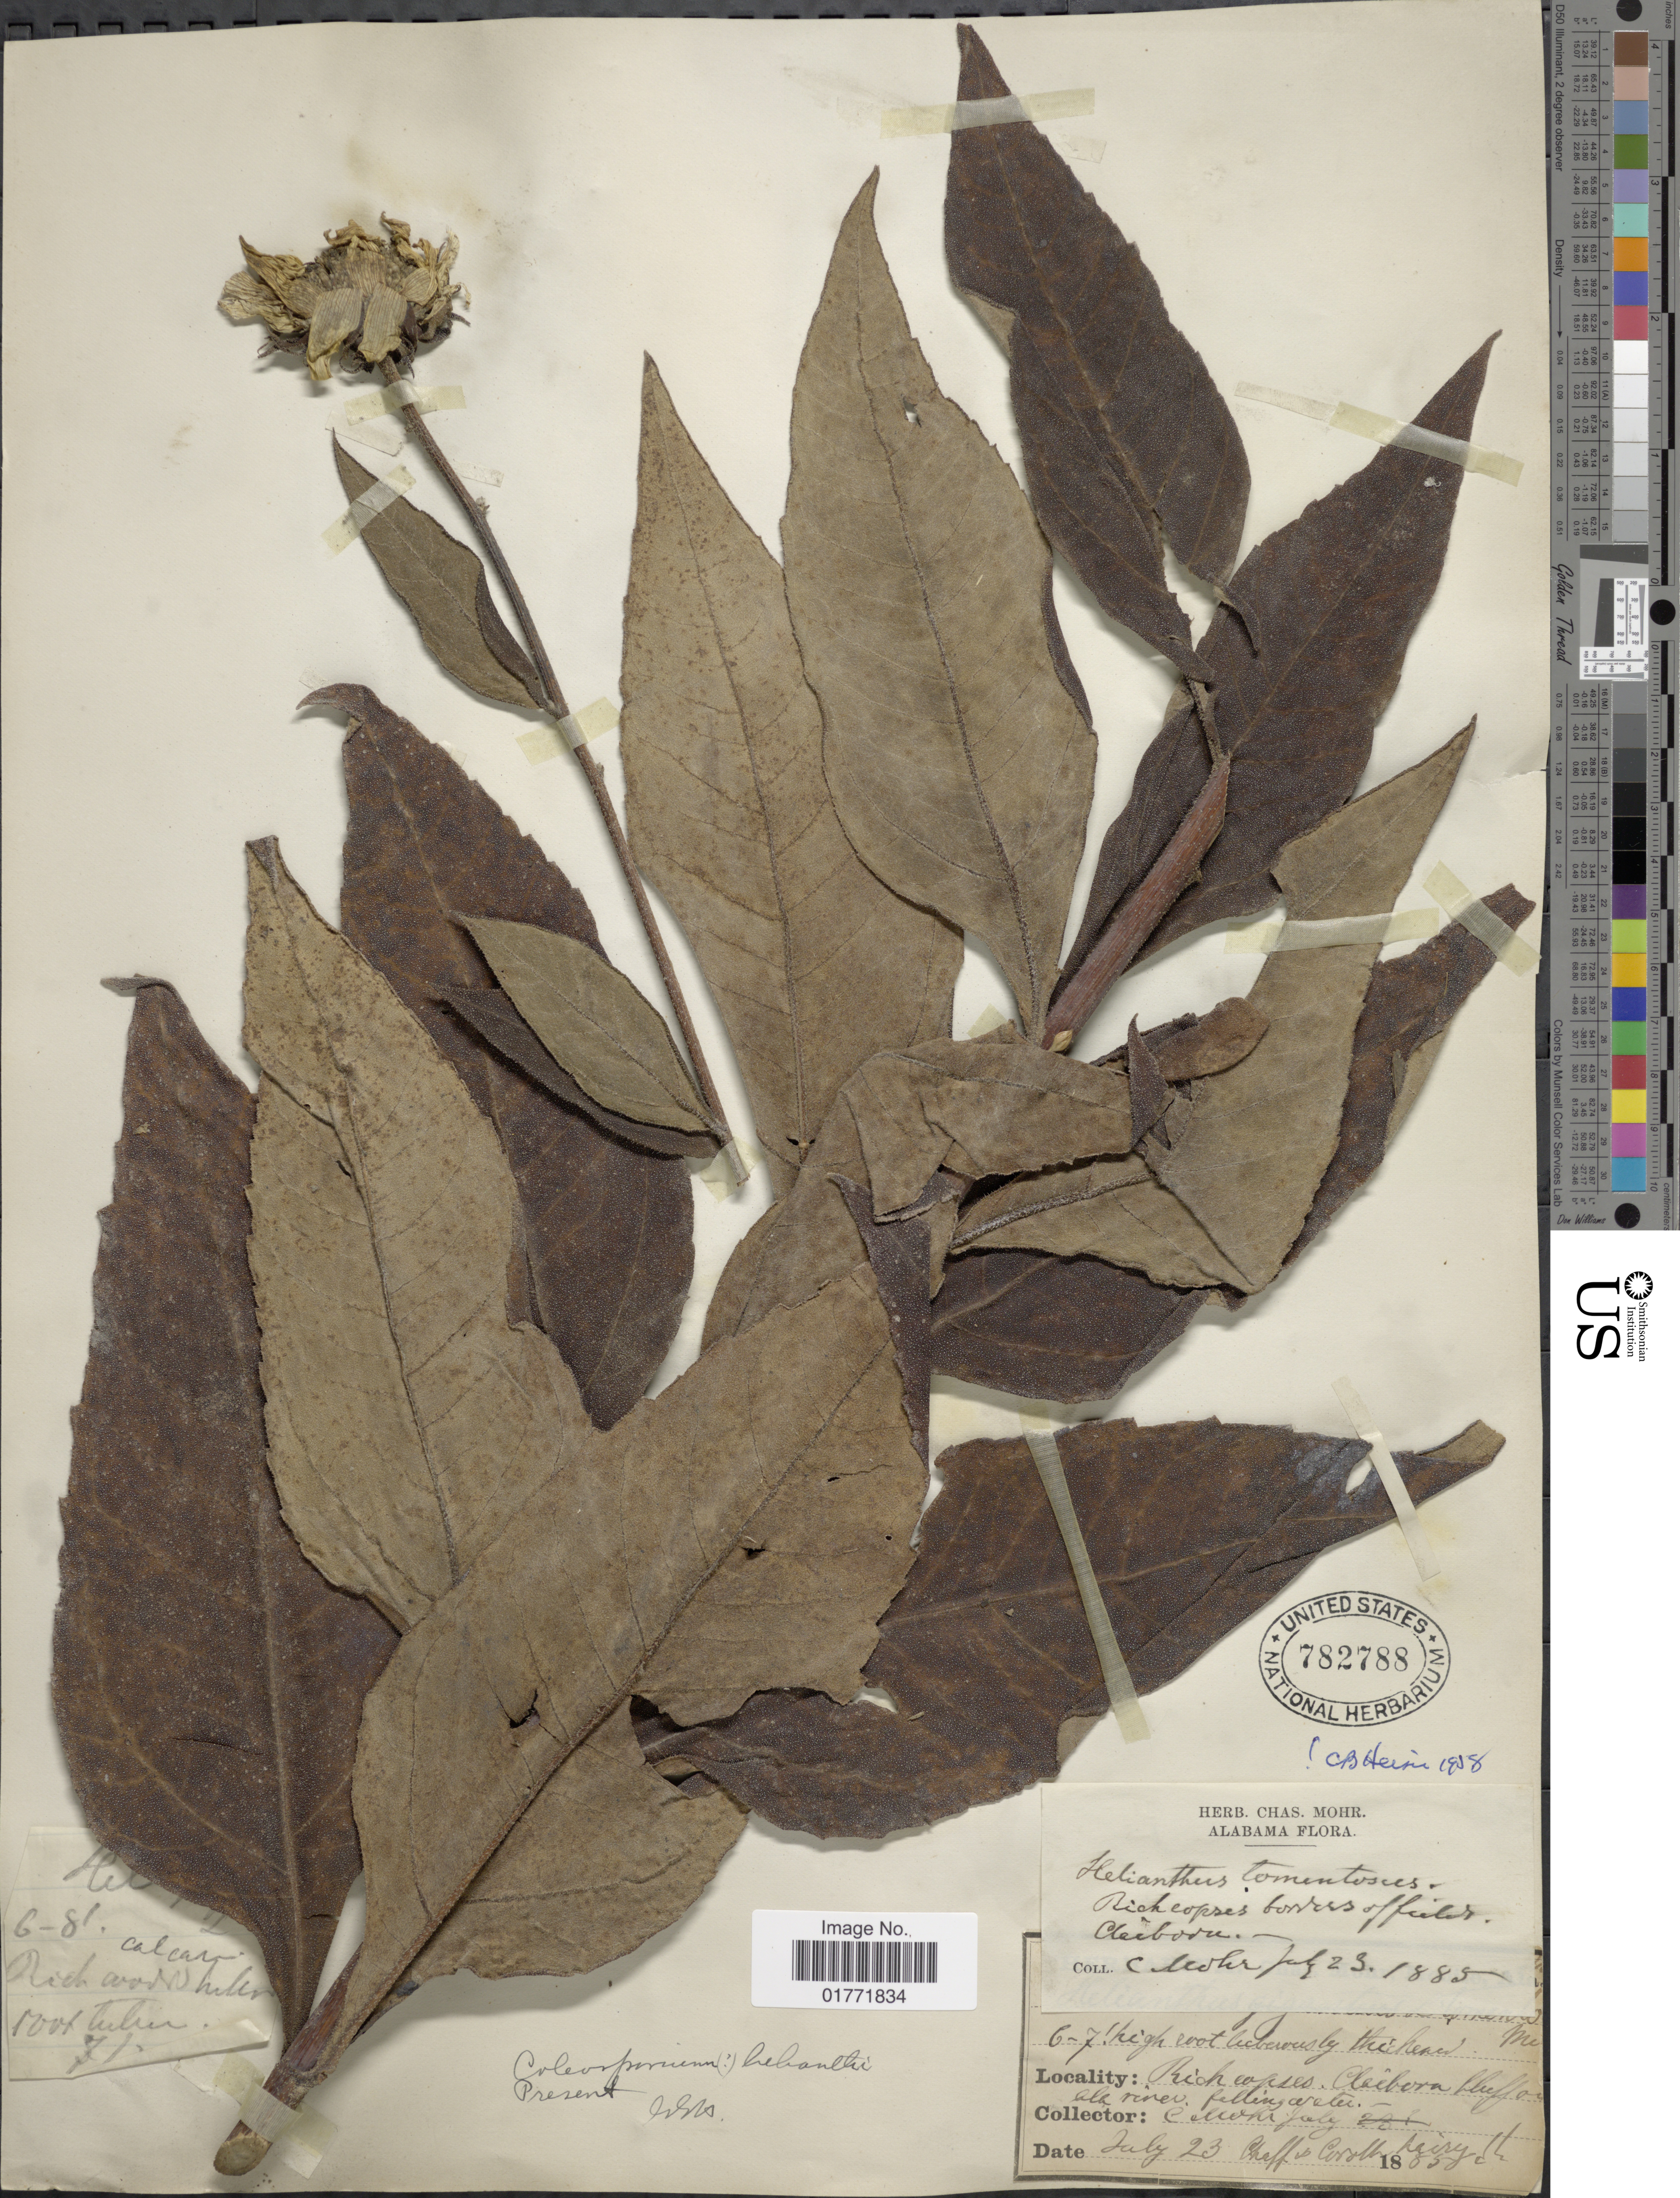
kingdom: Plantae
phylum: Tracheophyta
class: Magnoliopsida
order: Asterales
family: Asteraceae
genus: Helianthus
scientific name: Helianthus tomentosus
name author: Michx.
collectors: C. T. Mohr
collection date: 1885-07-23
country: United States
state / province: Alabama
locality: Riche corpes bordes of fields Claiborne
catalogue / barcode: US 782788